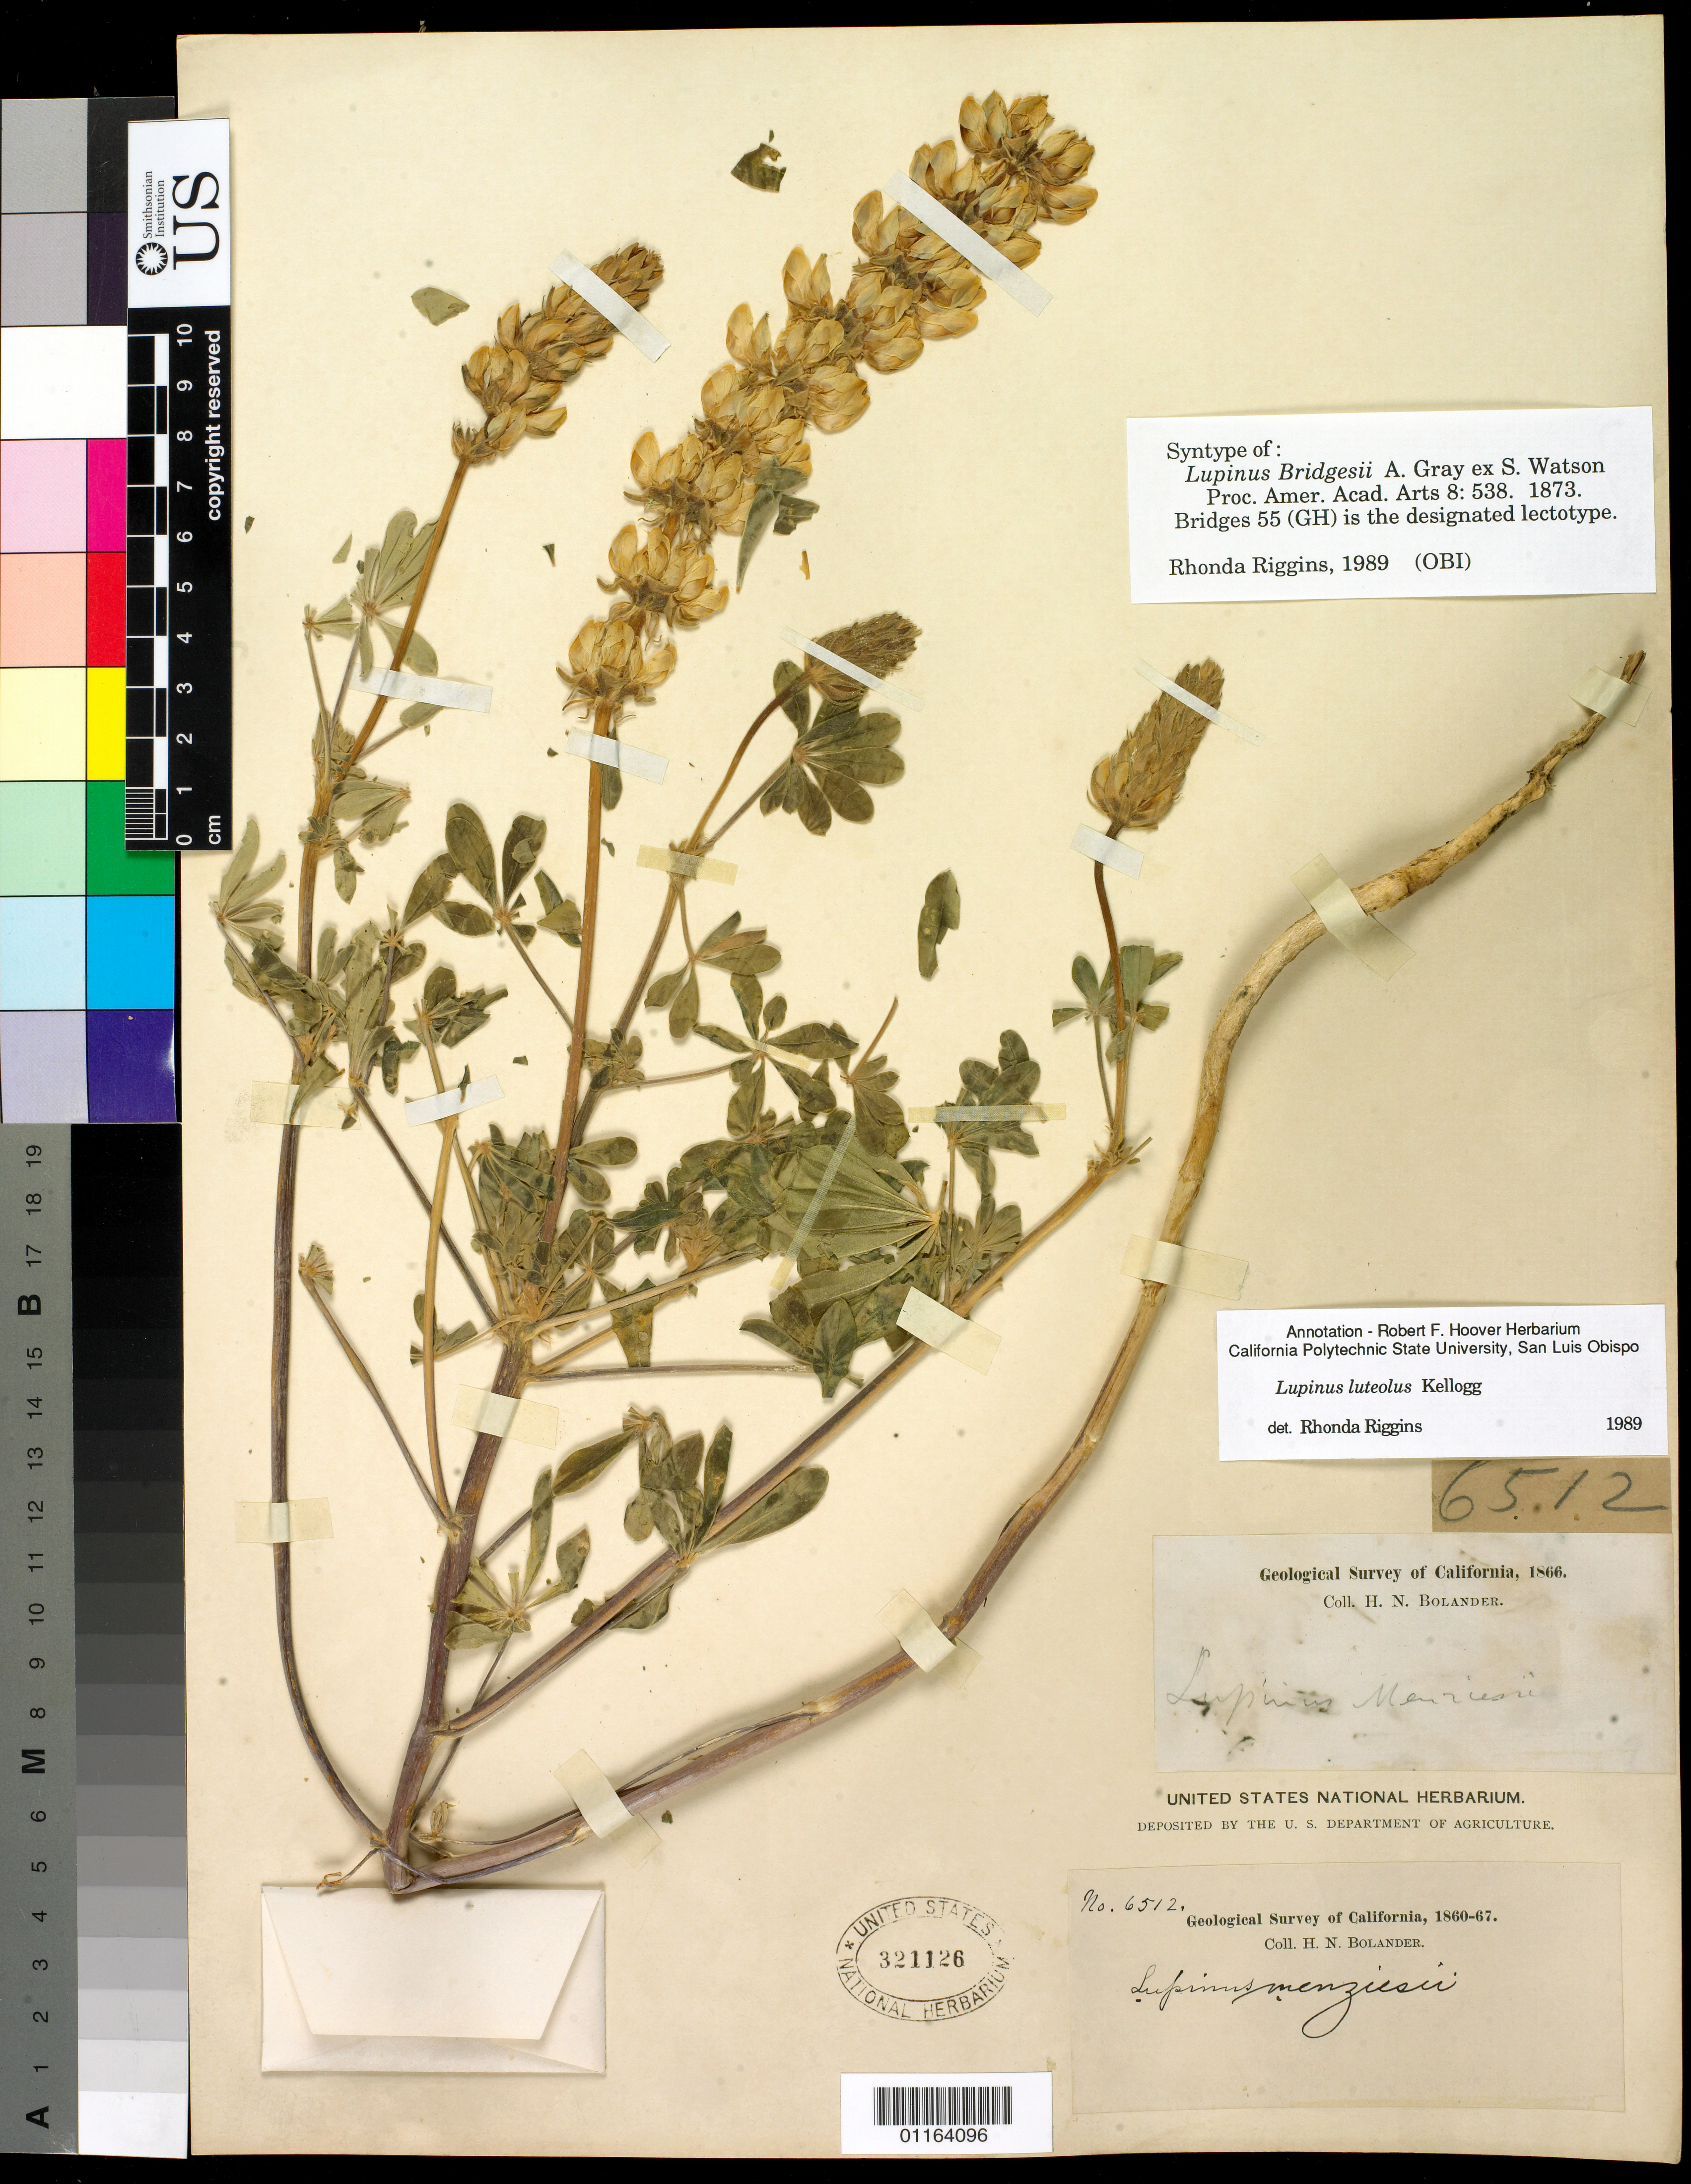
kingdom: Plantae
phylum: Tracheophyta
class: Magnoliopsida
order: Fabales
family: Fabaceae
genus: Lupinus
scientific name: Lupinus bridgesii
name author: A. Gray ex S. Watson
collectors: H. Bolander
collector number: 6512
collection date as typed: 1860 to -- -- 1867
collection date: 1860/1867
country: United States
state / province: California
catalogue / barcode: US 321126